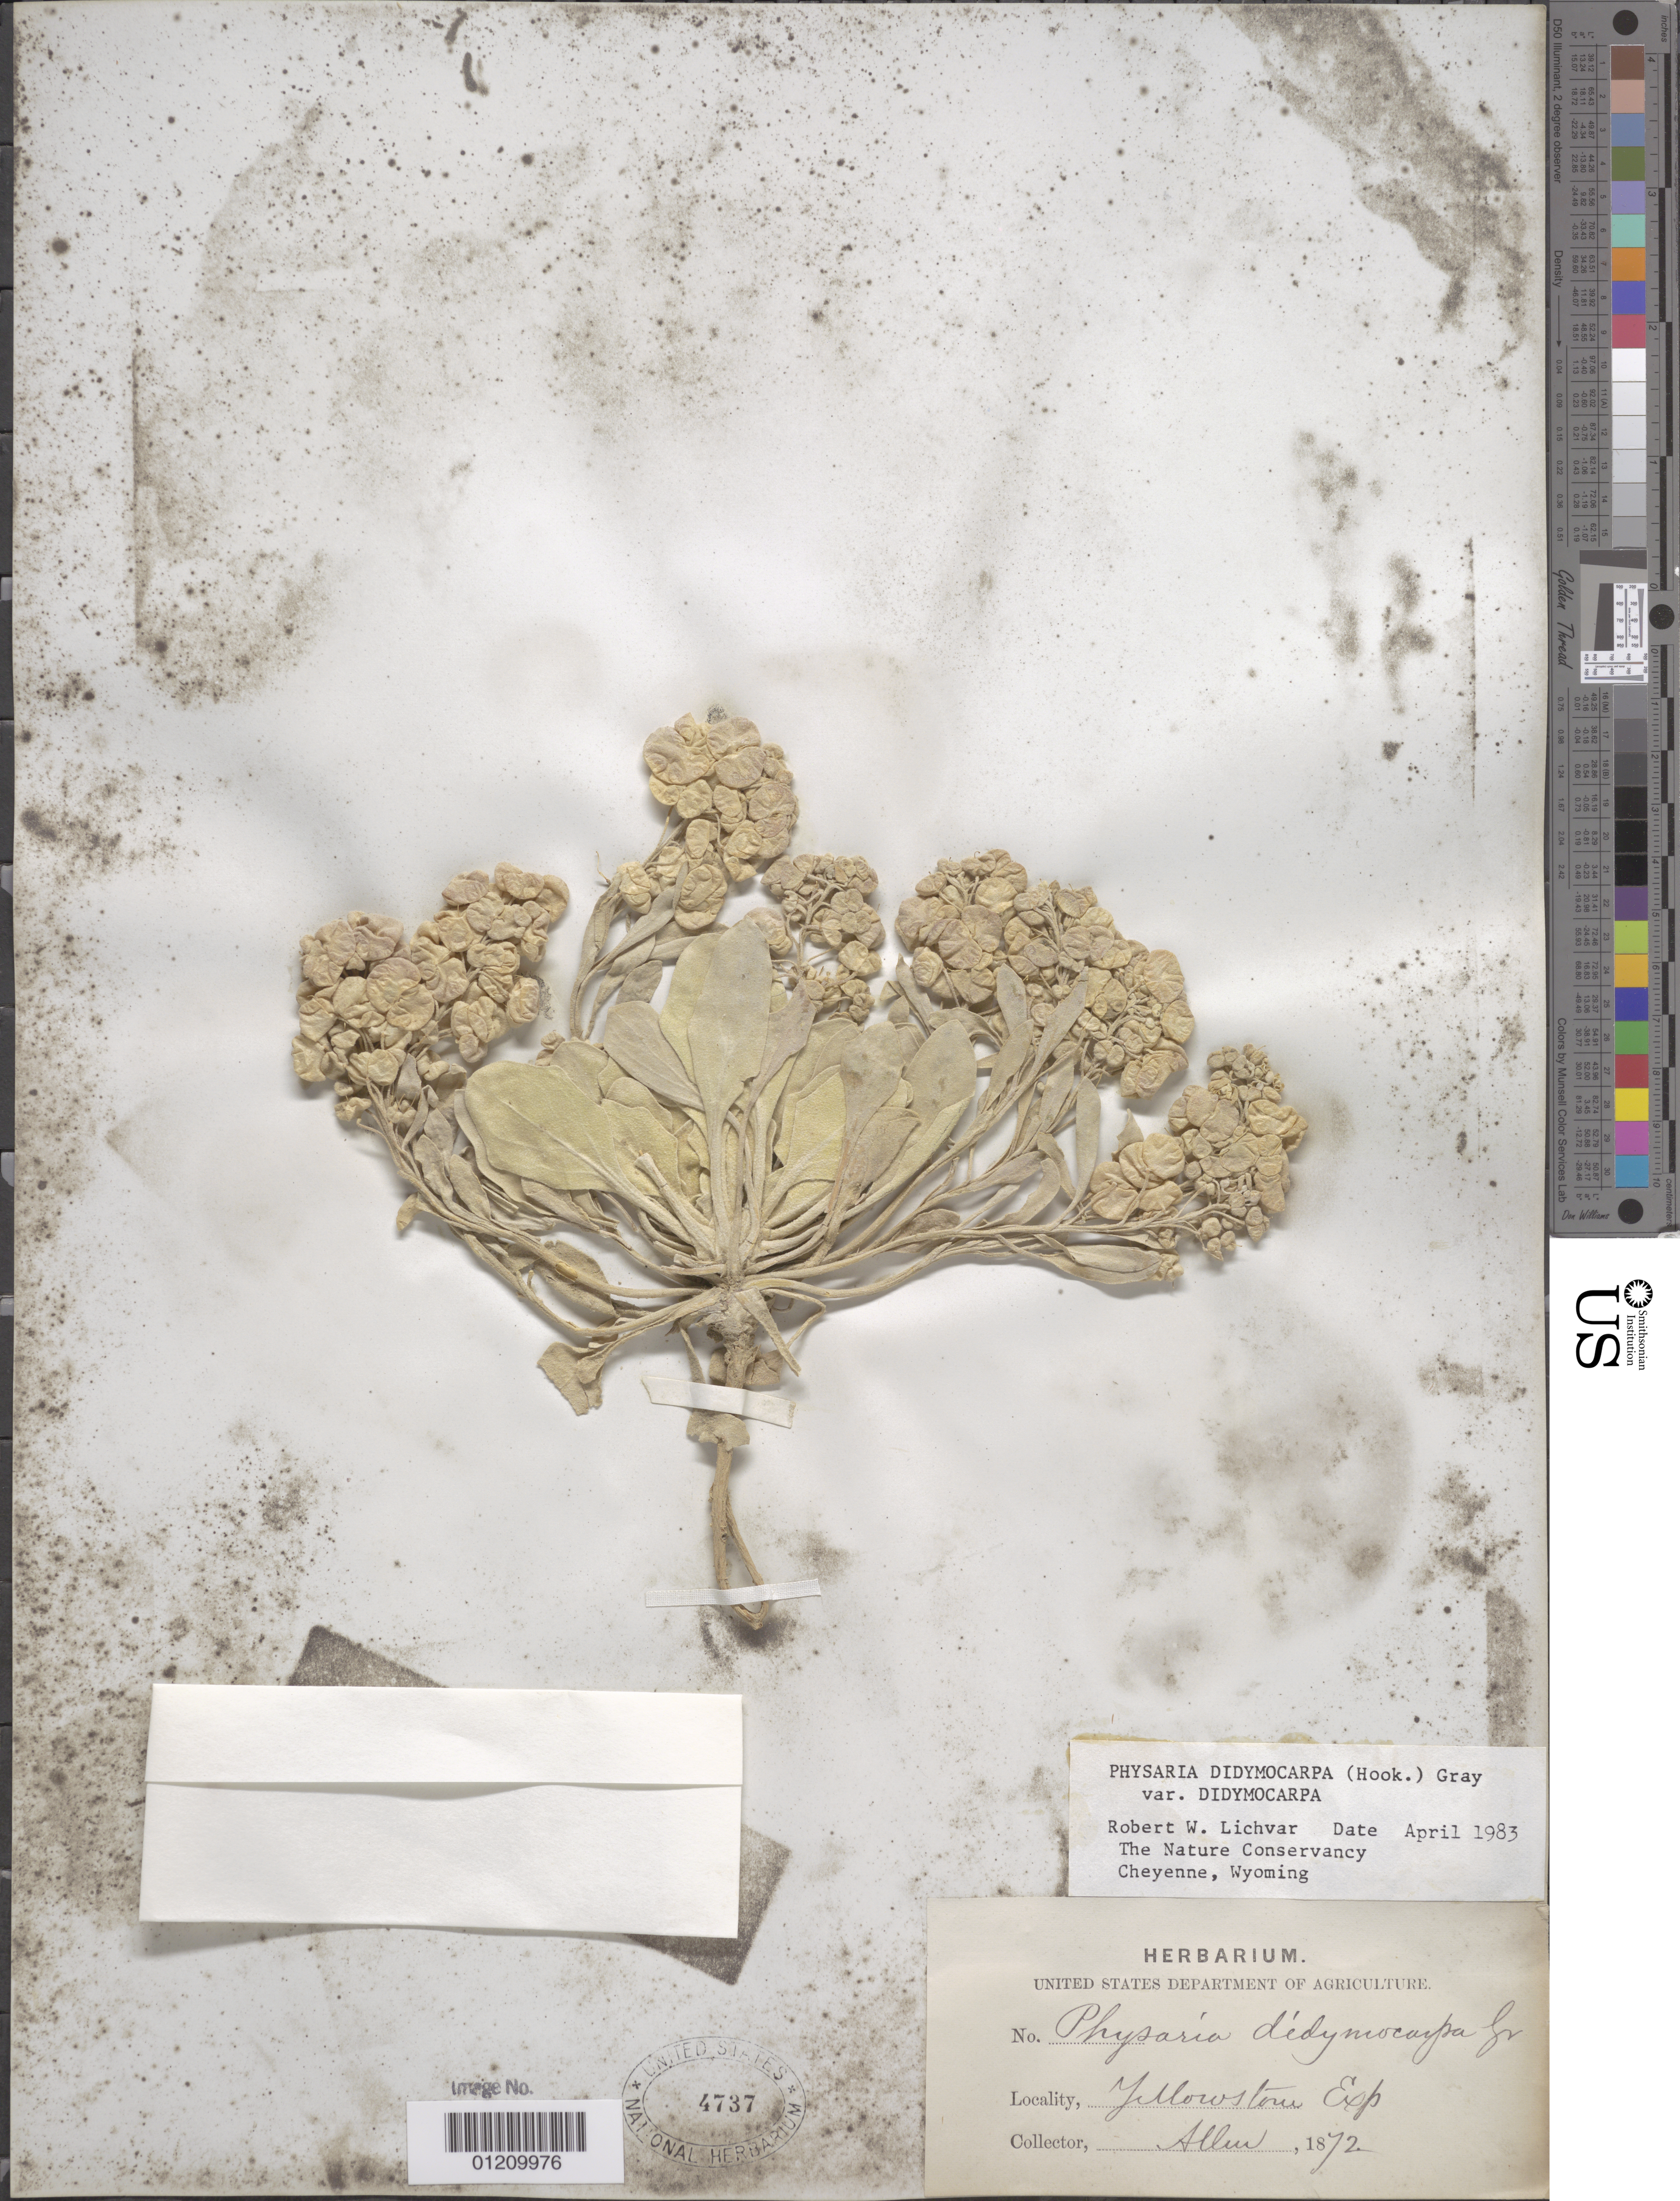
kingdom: Plantae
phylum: Tracheophyta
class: Magnoliopsida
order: Brassicales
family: Brassicaceae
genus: Physaria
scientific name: Physaria didymocarpa var. didymocarpa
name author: (Hook.) A. Gray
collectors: -- Allen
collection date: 1872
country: United States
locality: Yellowstone Exp.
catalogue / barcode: US 4737